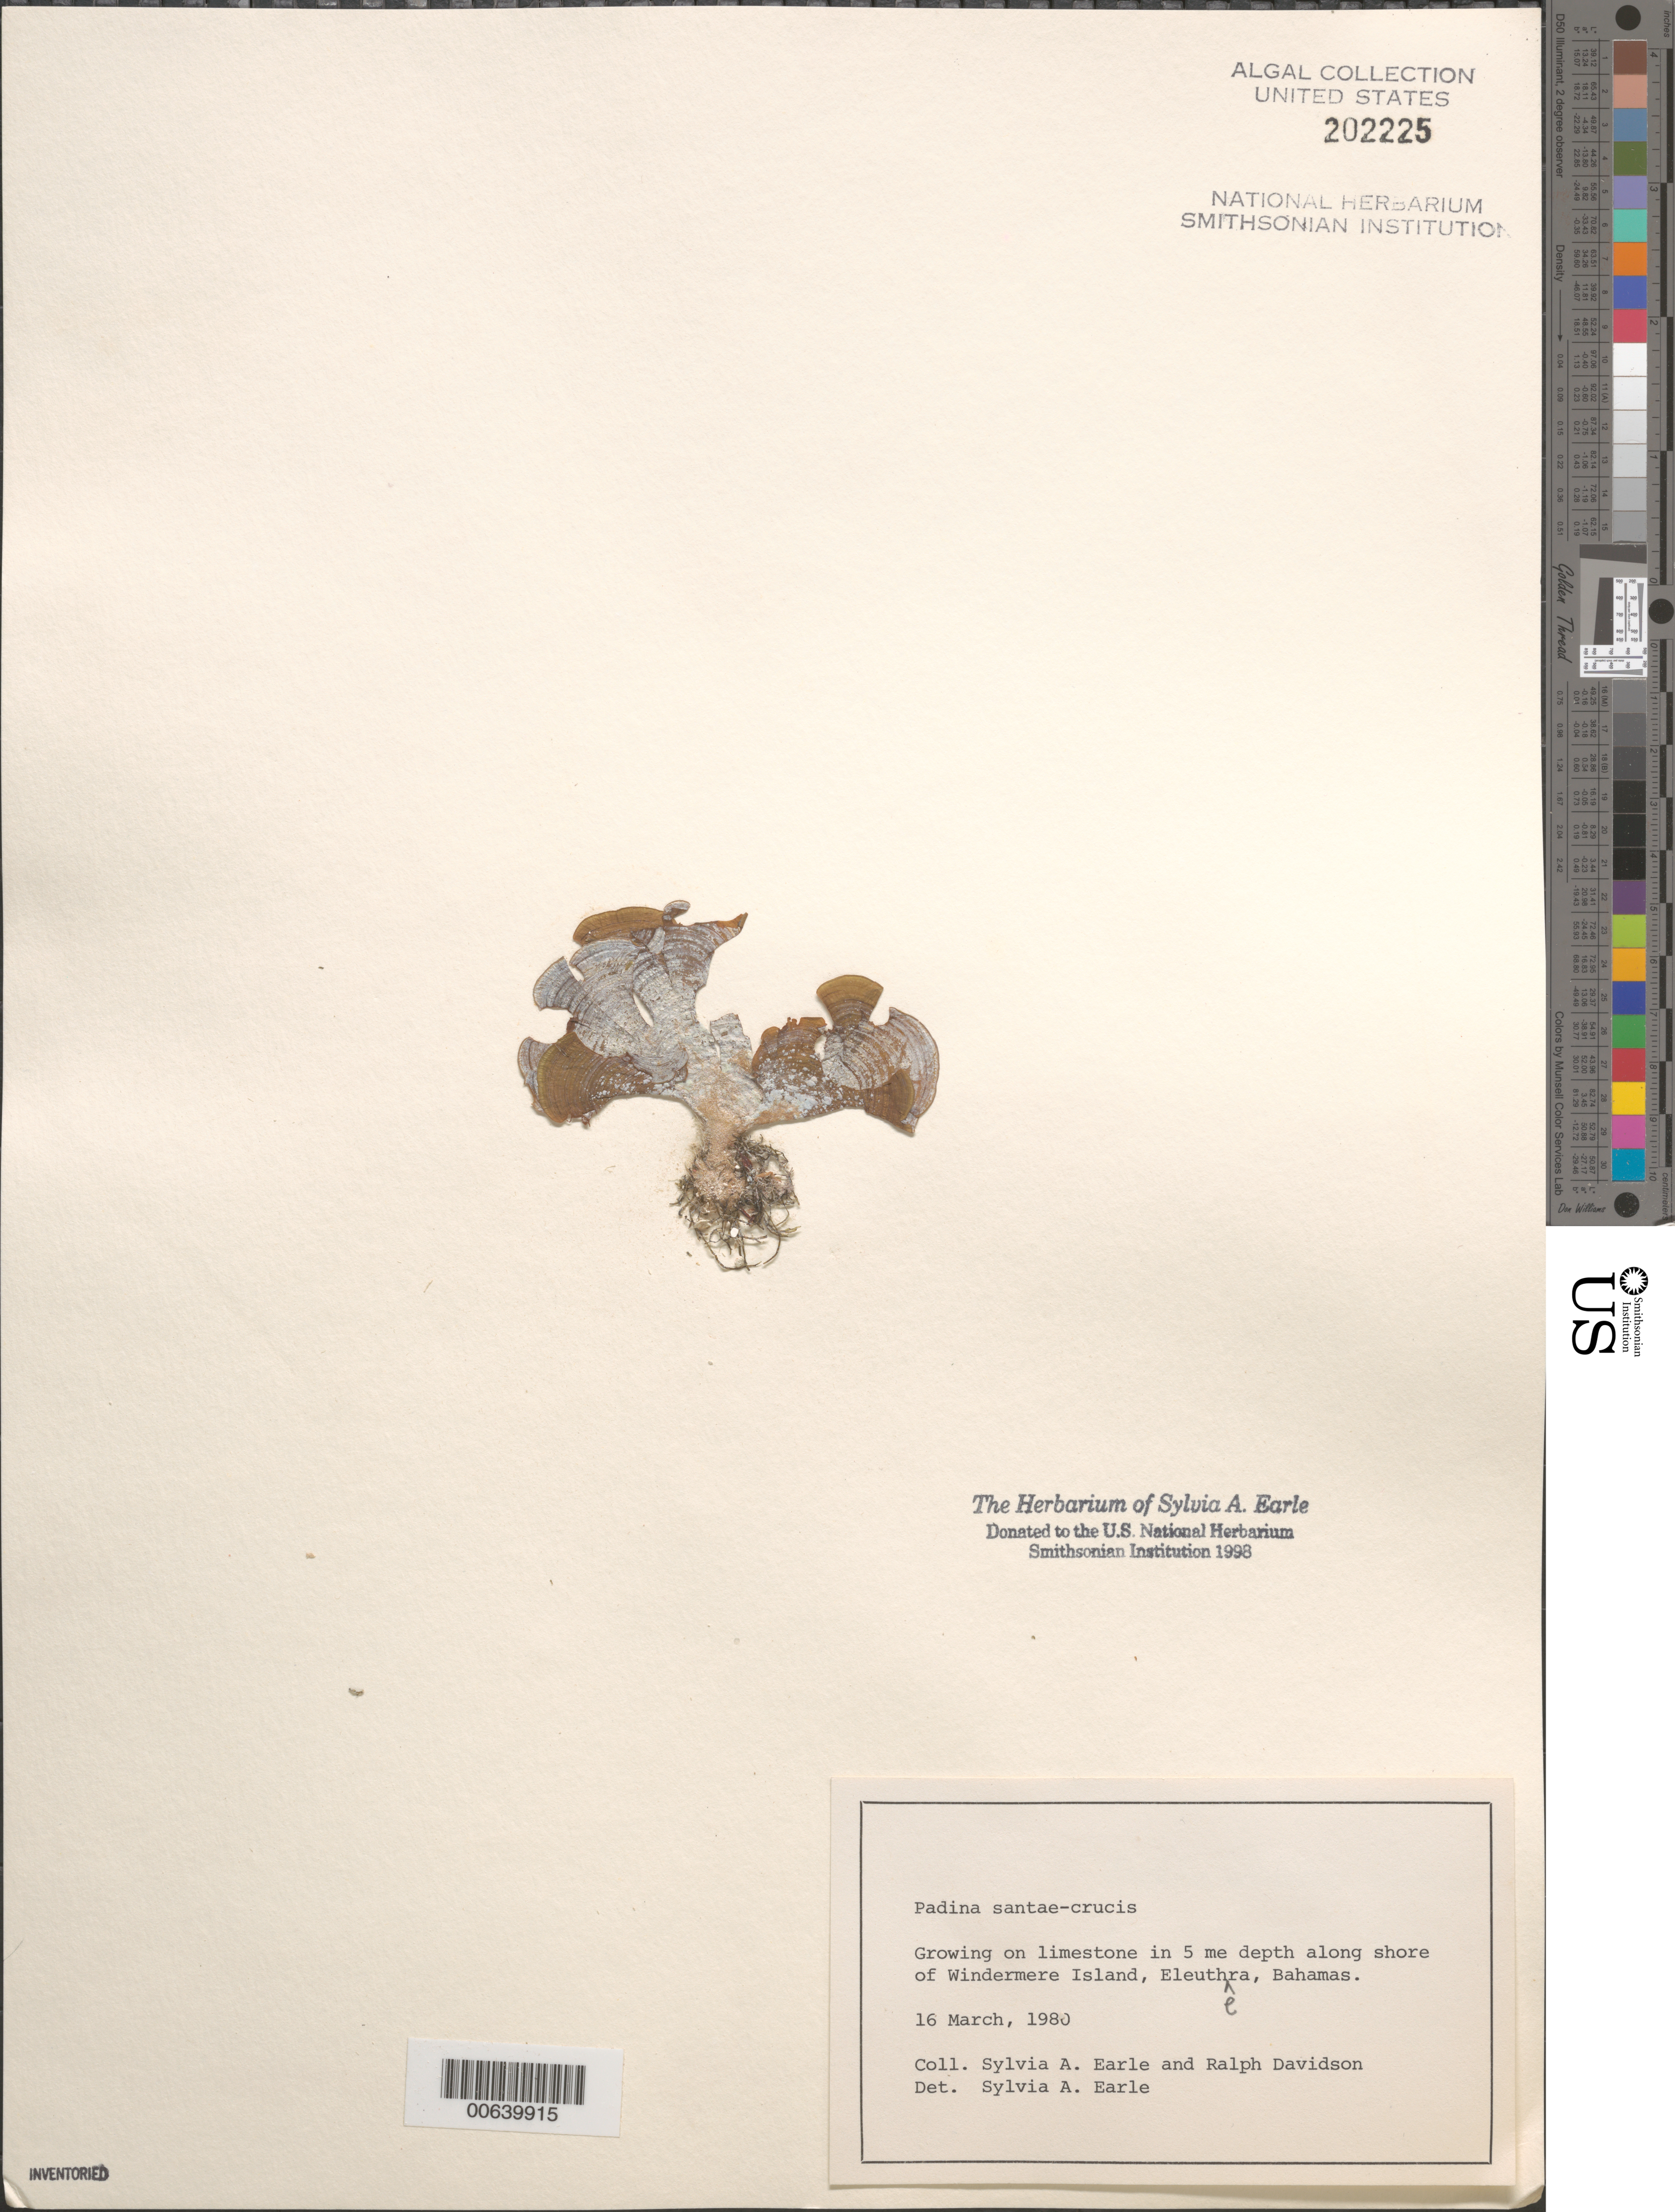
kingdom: Chromista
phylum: Ochrophyta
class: Phaeophyceae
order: Dictyotales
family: Dictyotaceae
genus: Padina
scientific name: Padina sanctae-crucis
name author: Børgesen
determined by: Earle, S. A.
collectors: S. A. Earle & R. Davidson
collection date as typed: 15 Mar 1980 to 16 Mar 1980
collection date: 1980-03-15/1980-03-16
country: Bahamas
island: Eleuthera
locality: Windermere Island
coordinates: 25 5'N, 76 7'W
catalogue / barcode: US 202225